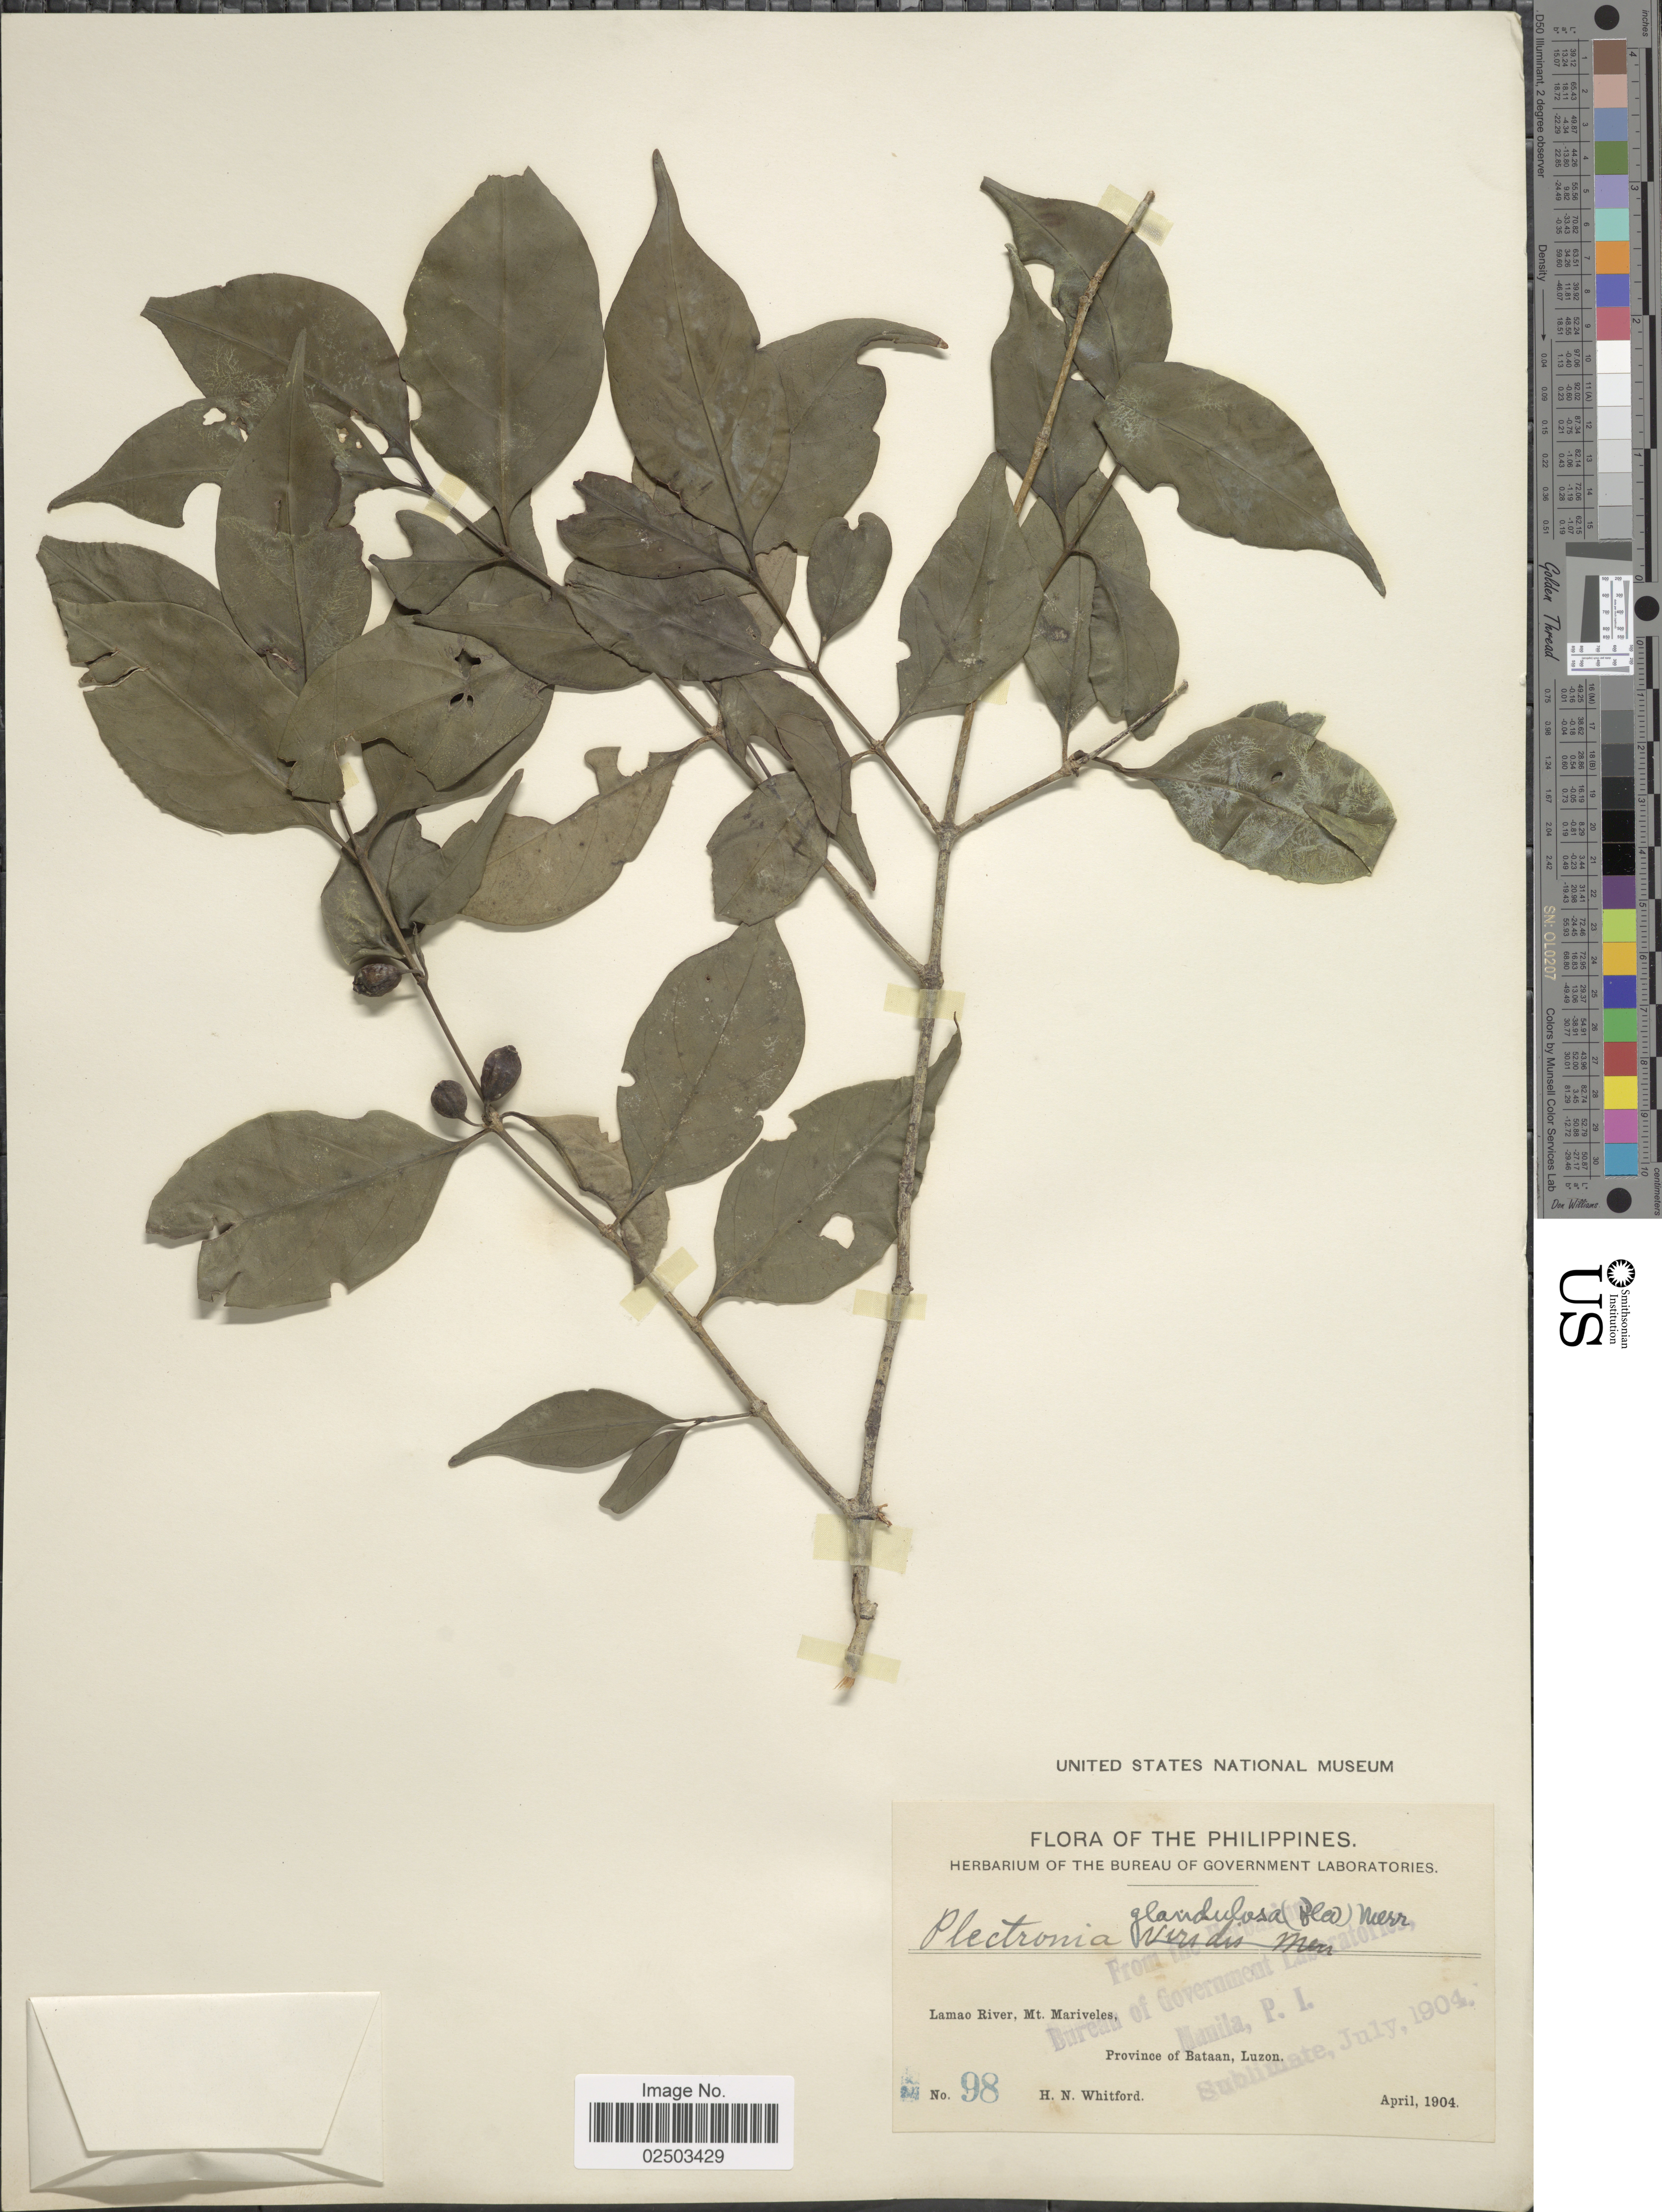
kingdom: Plantae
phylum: Tracheophyta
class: Magnoliopsida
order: Gentianales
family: Rubiaceae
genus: Canthium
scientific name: Canthium glandulosum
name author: (Blanco) Merr.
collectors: H. N. Whitford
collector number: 98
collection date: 1904-04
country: Philippines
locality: Lamao River, Mt. Mariveles, Province of Bataan, Luzon